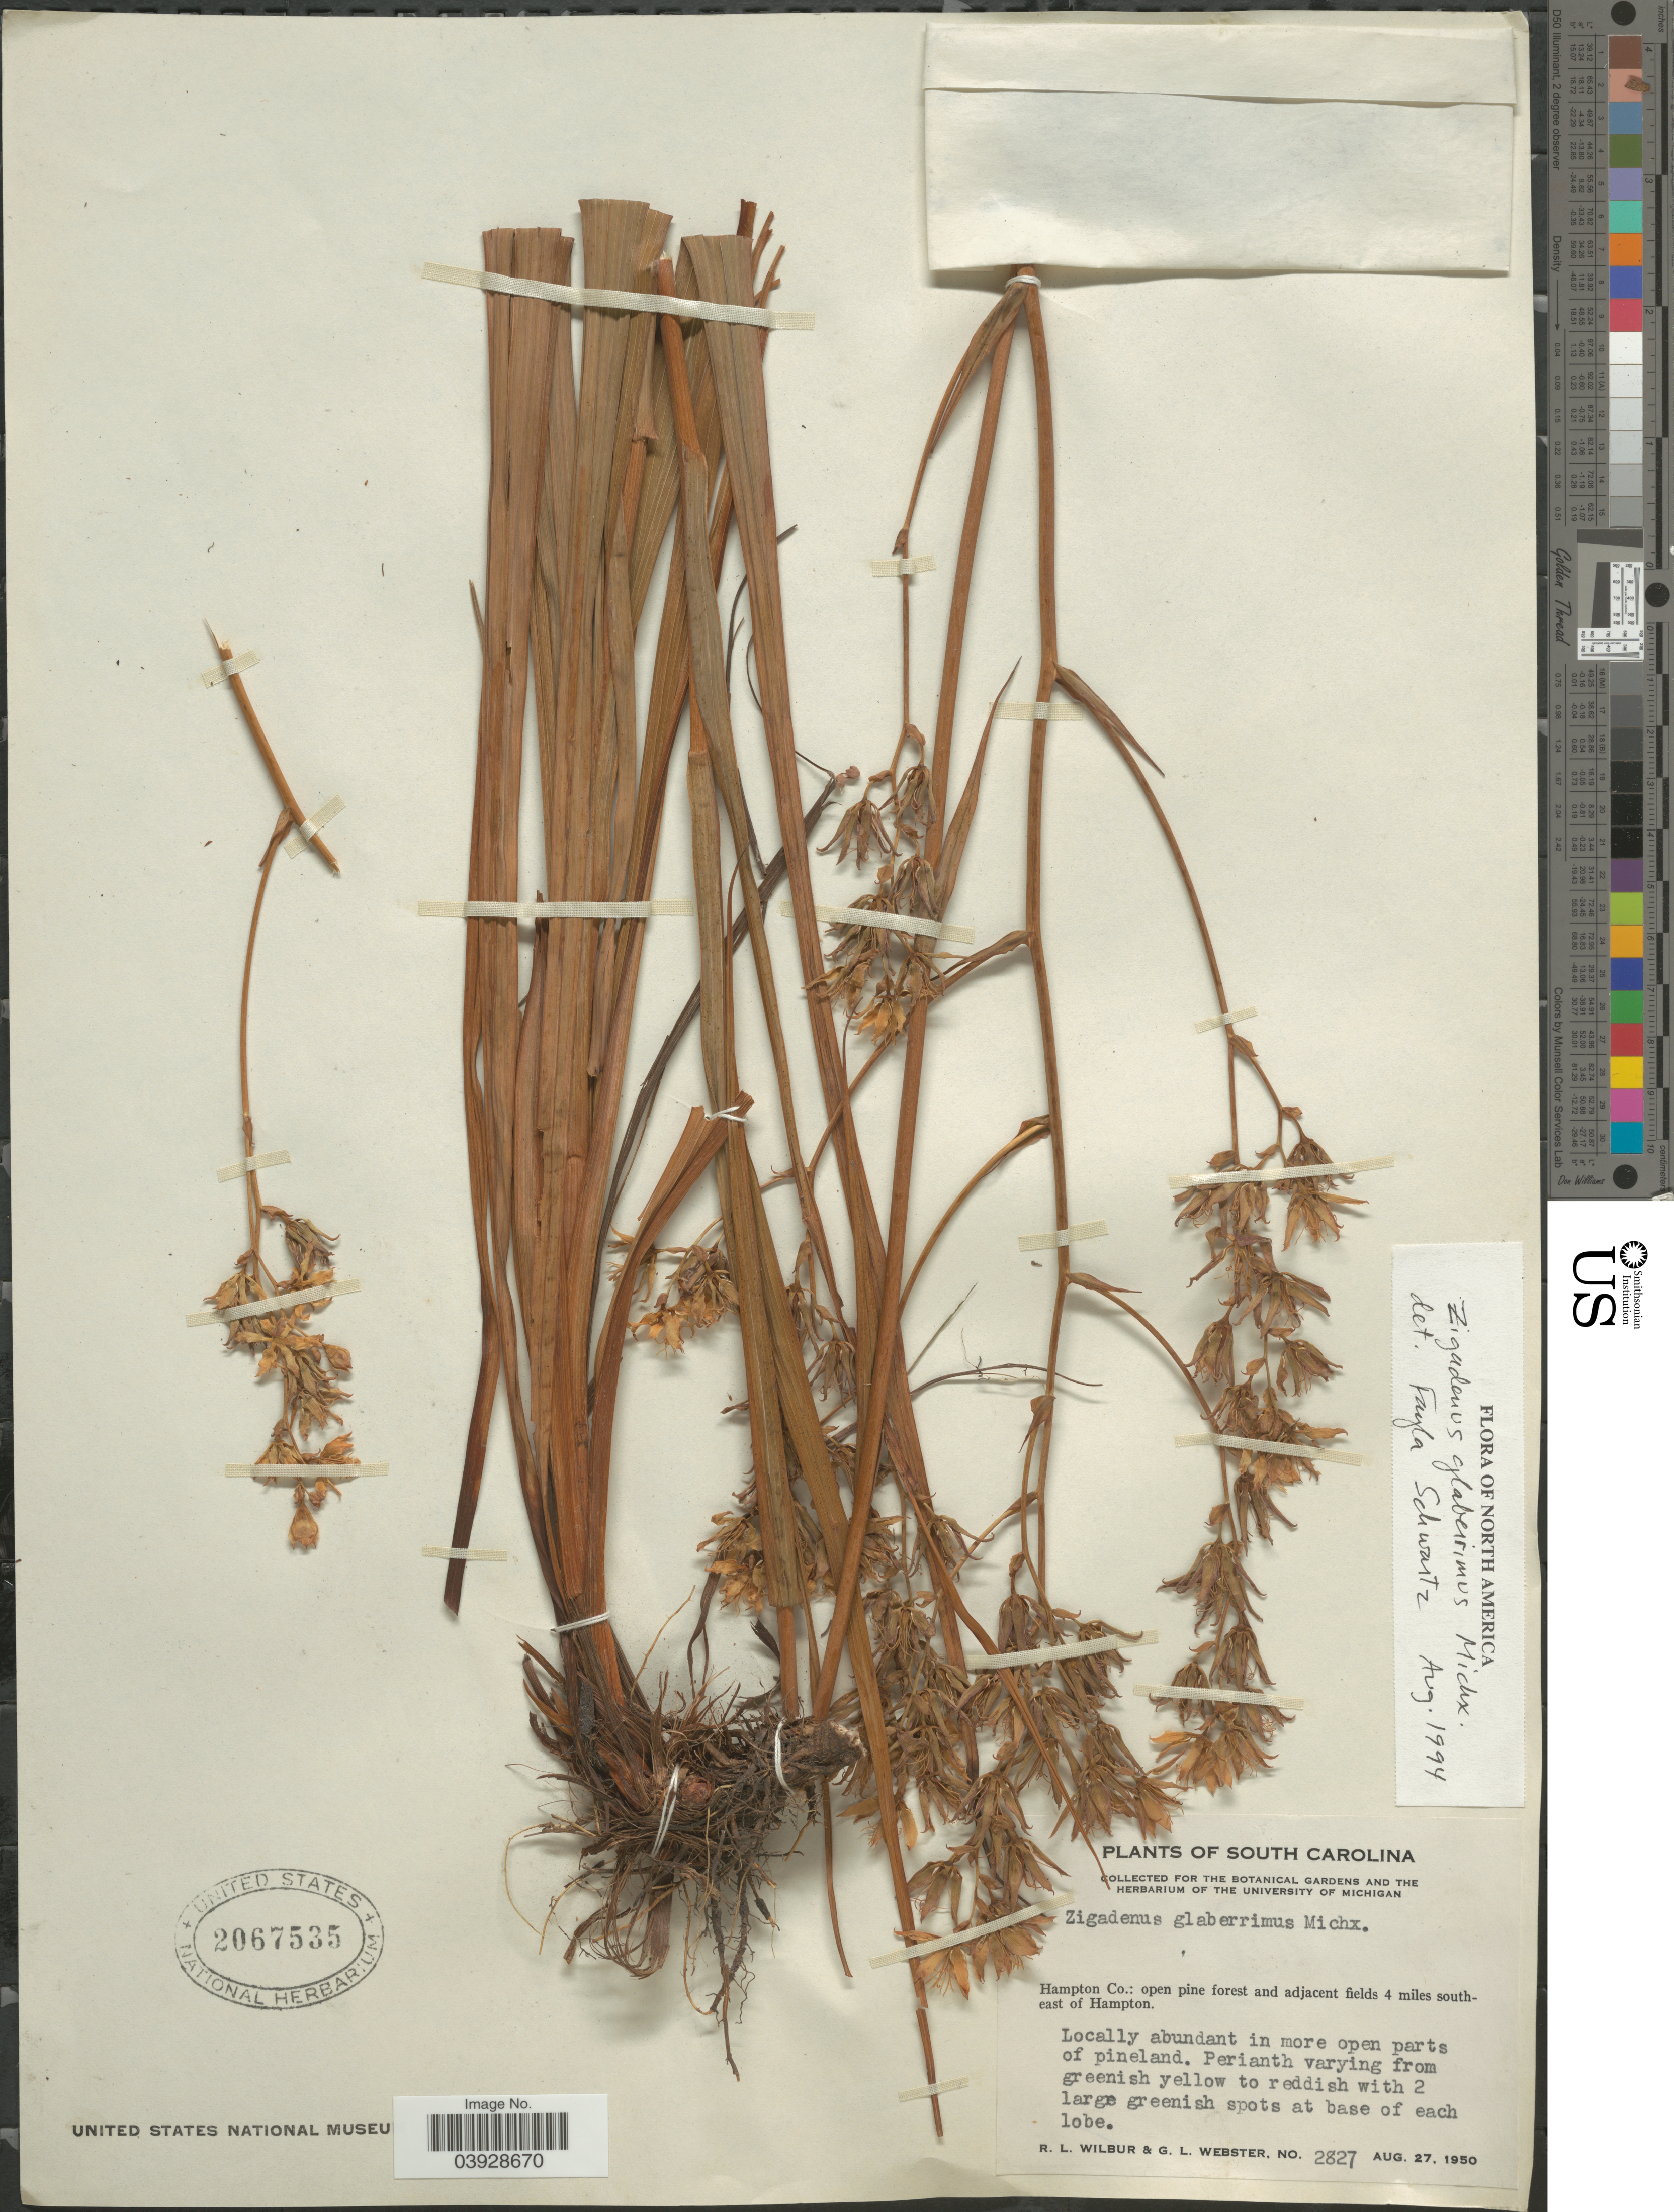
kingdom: Plantae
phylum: Tracheophyta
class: Liliopsida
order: Liliales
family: Melanthiaceae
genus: Zigadenus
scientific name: Zigadenus glaberrimus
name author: Michx.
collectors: R. L. Wilbur & G. L. Webster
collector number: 2827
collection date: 1950-08-27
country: United States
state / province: South Carolina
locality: Hampton Co.: 4 miles south-east of Hampton.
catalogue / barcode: US 2067535